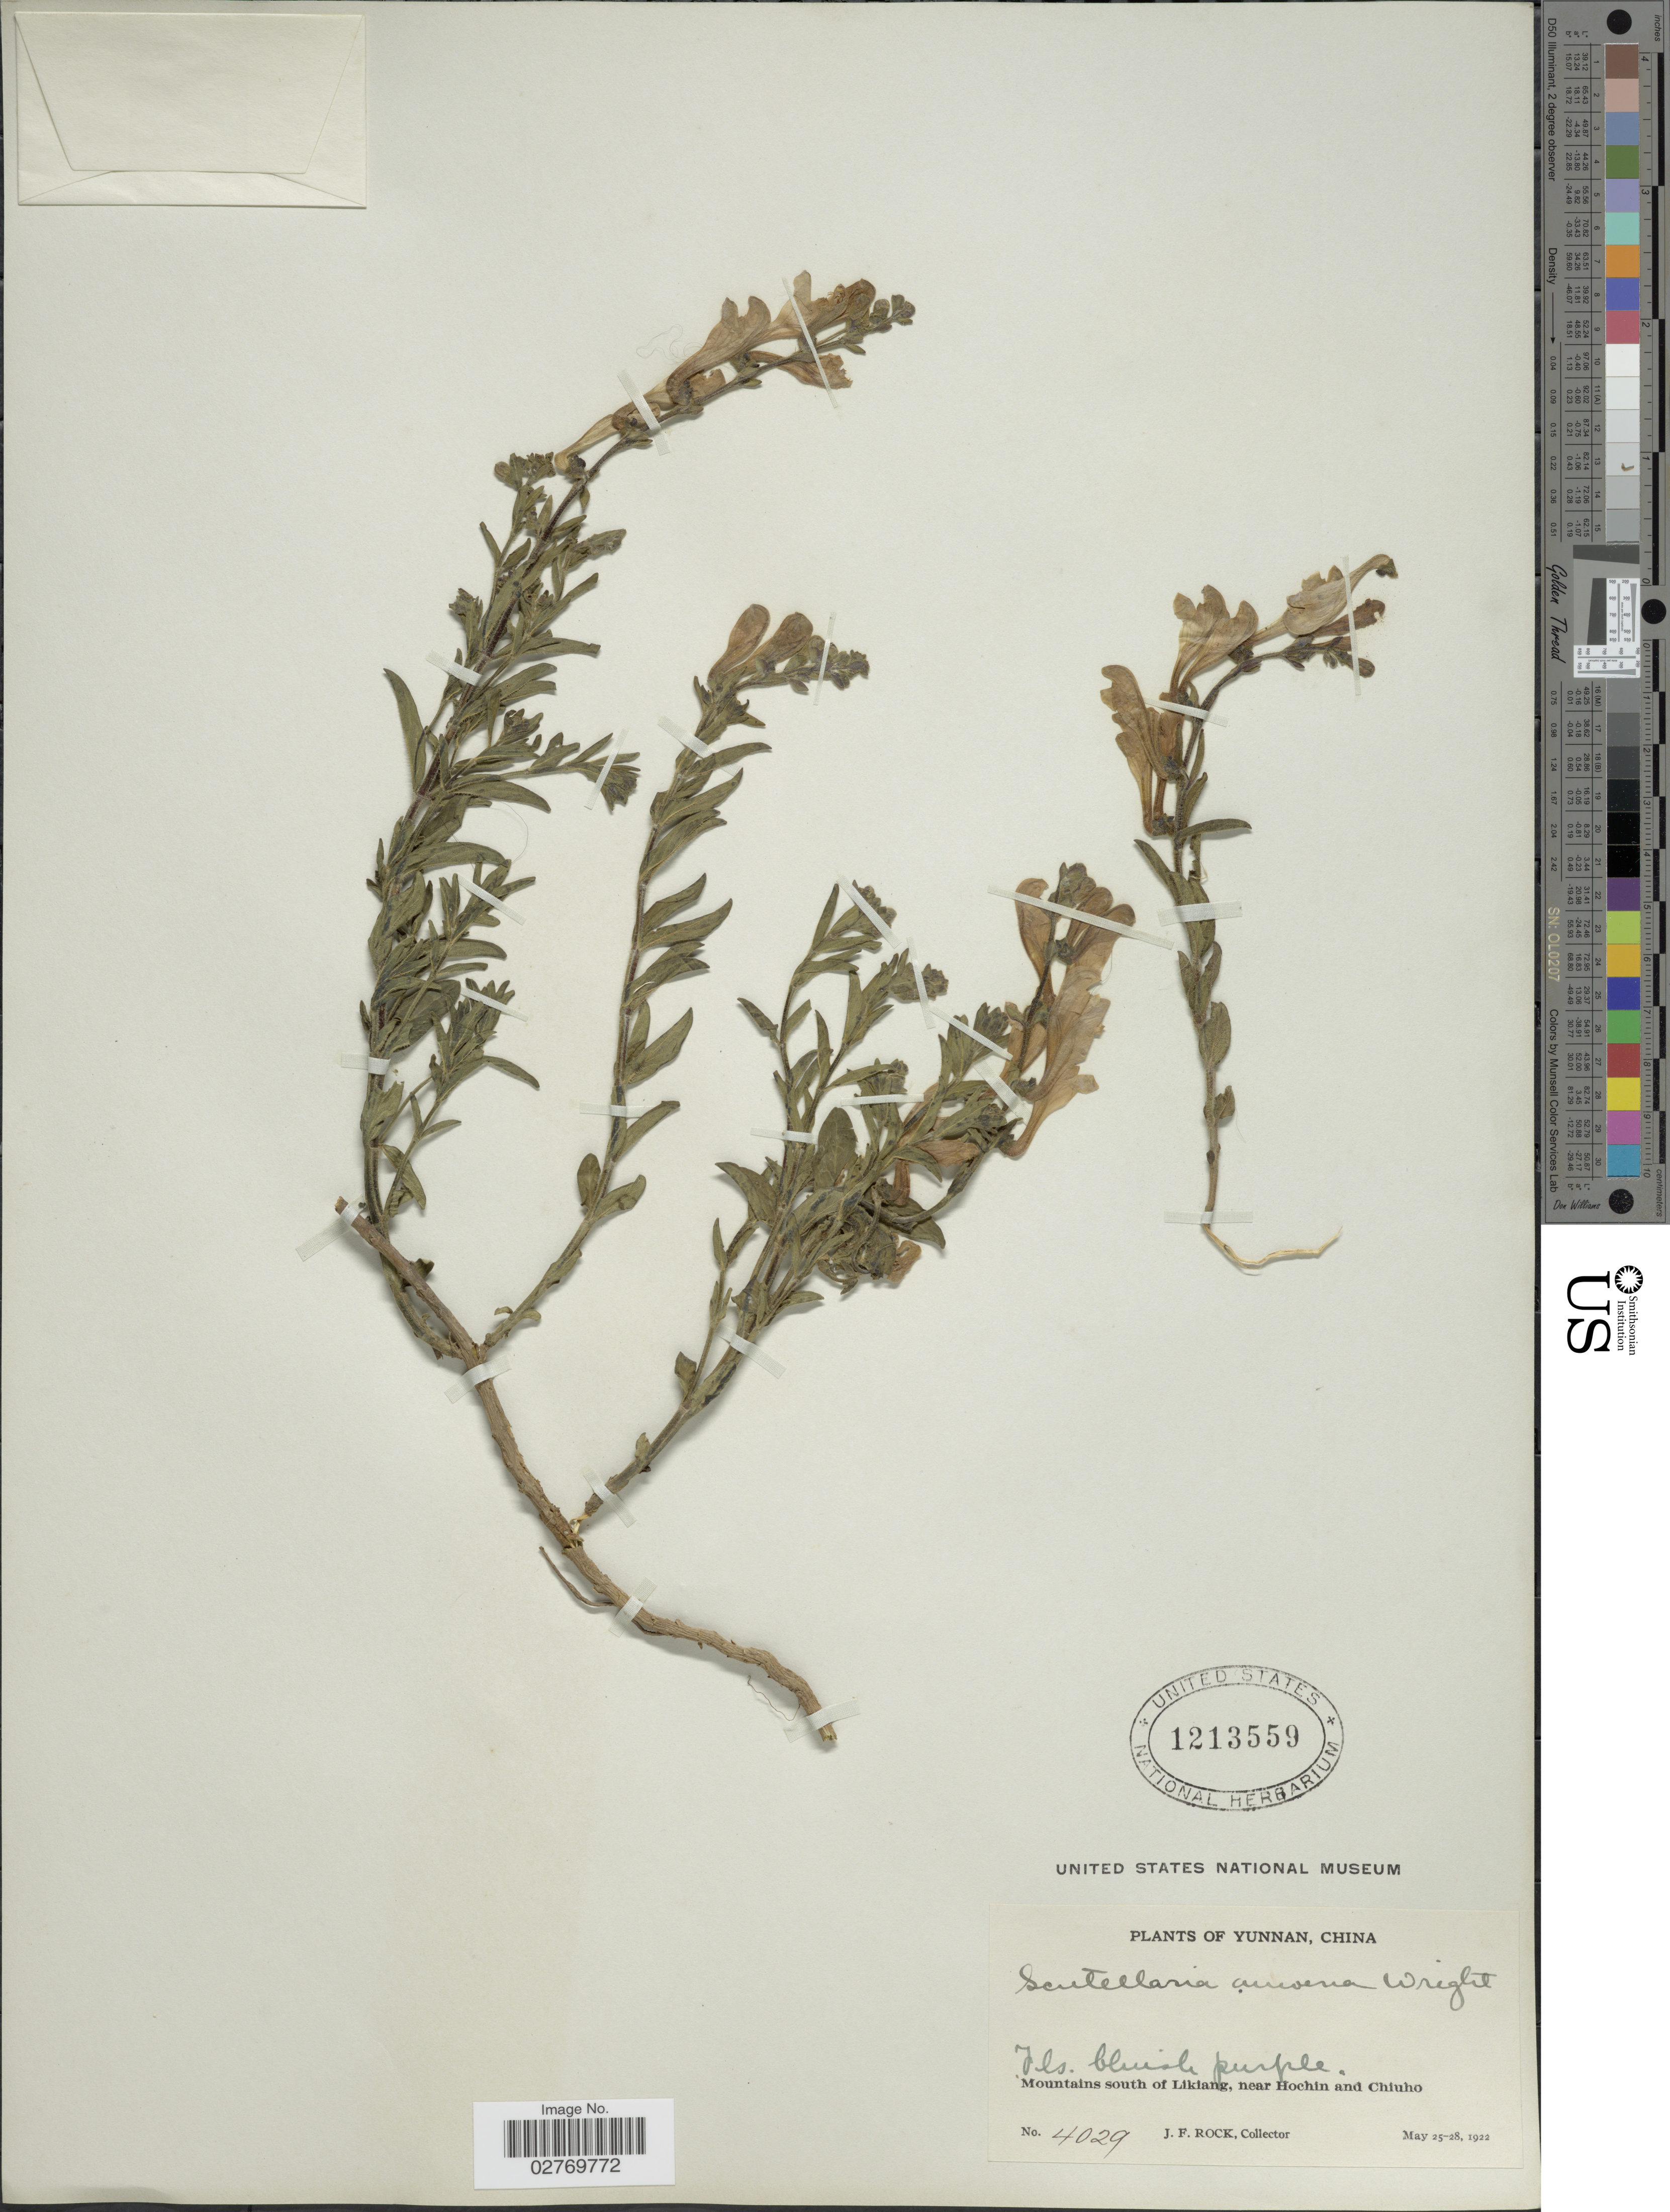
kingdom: Plantae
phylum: Tracheophyta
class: Magnoliopsida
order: Lamiales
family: Lamiaceae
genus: Scutellaria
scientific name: Scutellaria amoena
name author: C.H. Wright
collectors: J. Rock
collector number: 4029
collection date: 1922-05-25/1922-05-28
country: China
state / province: Yunnan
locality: Mountains south of Likiang, near Hochin and Chiuho.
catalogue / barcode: US 1213559